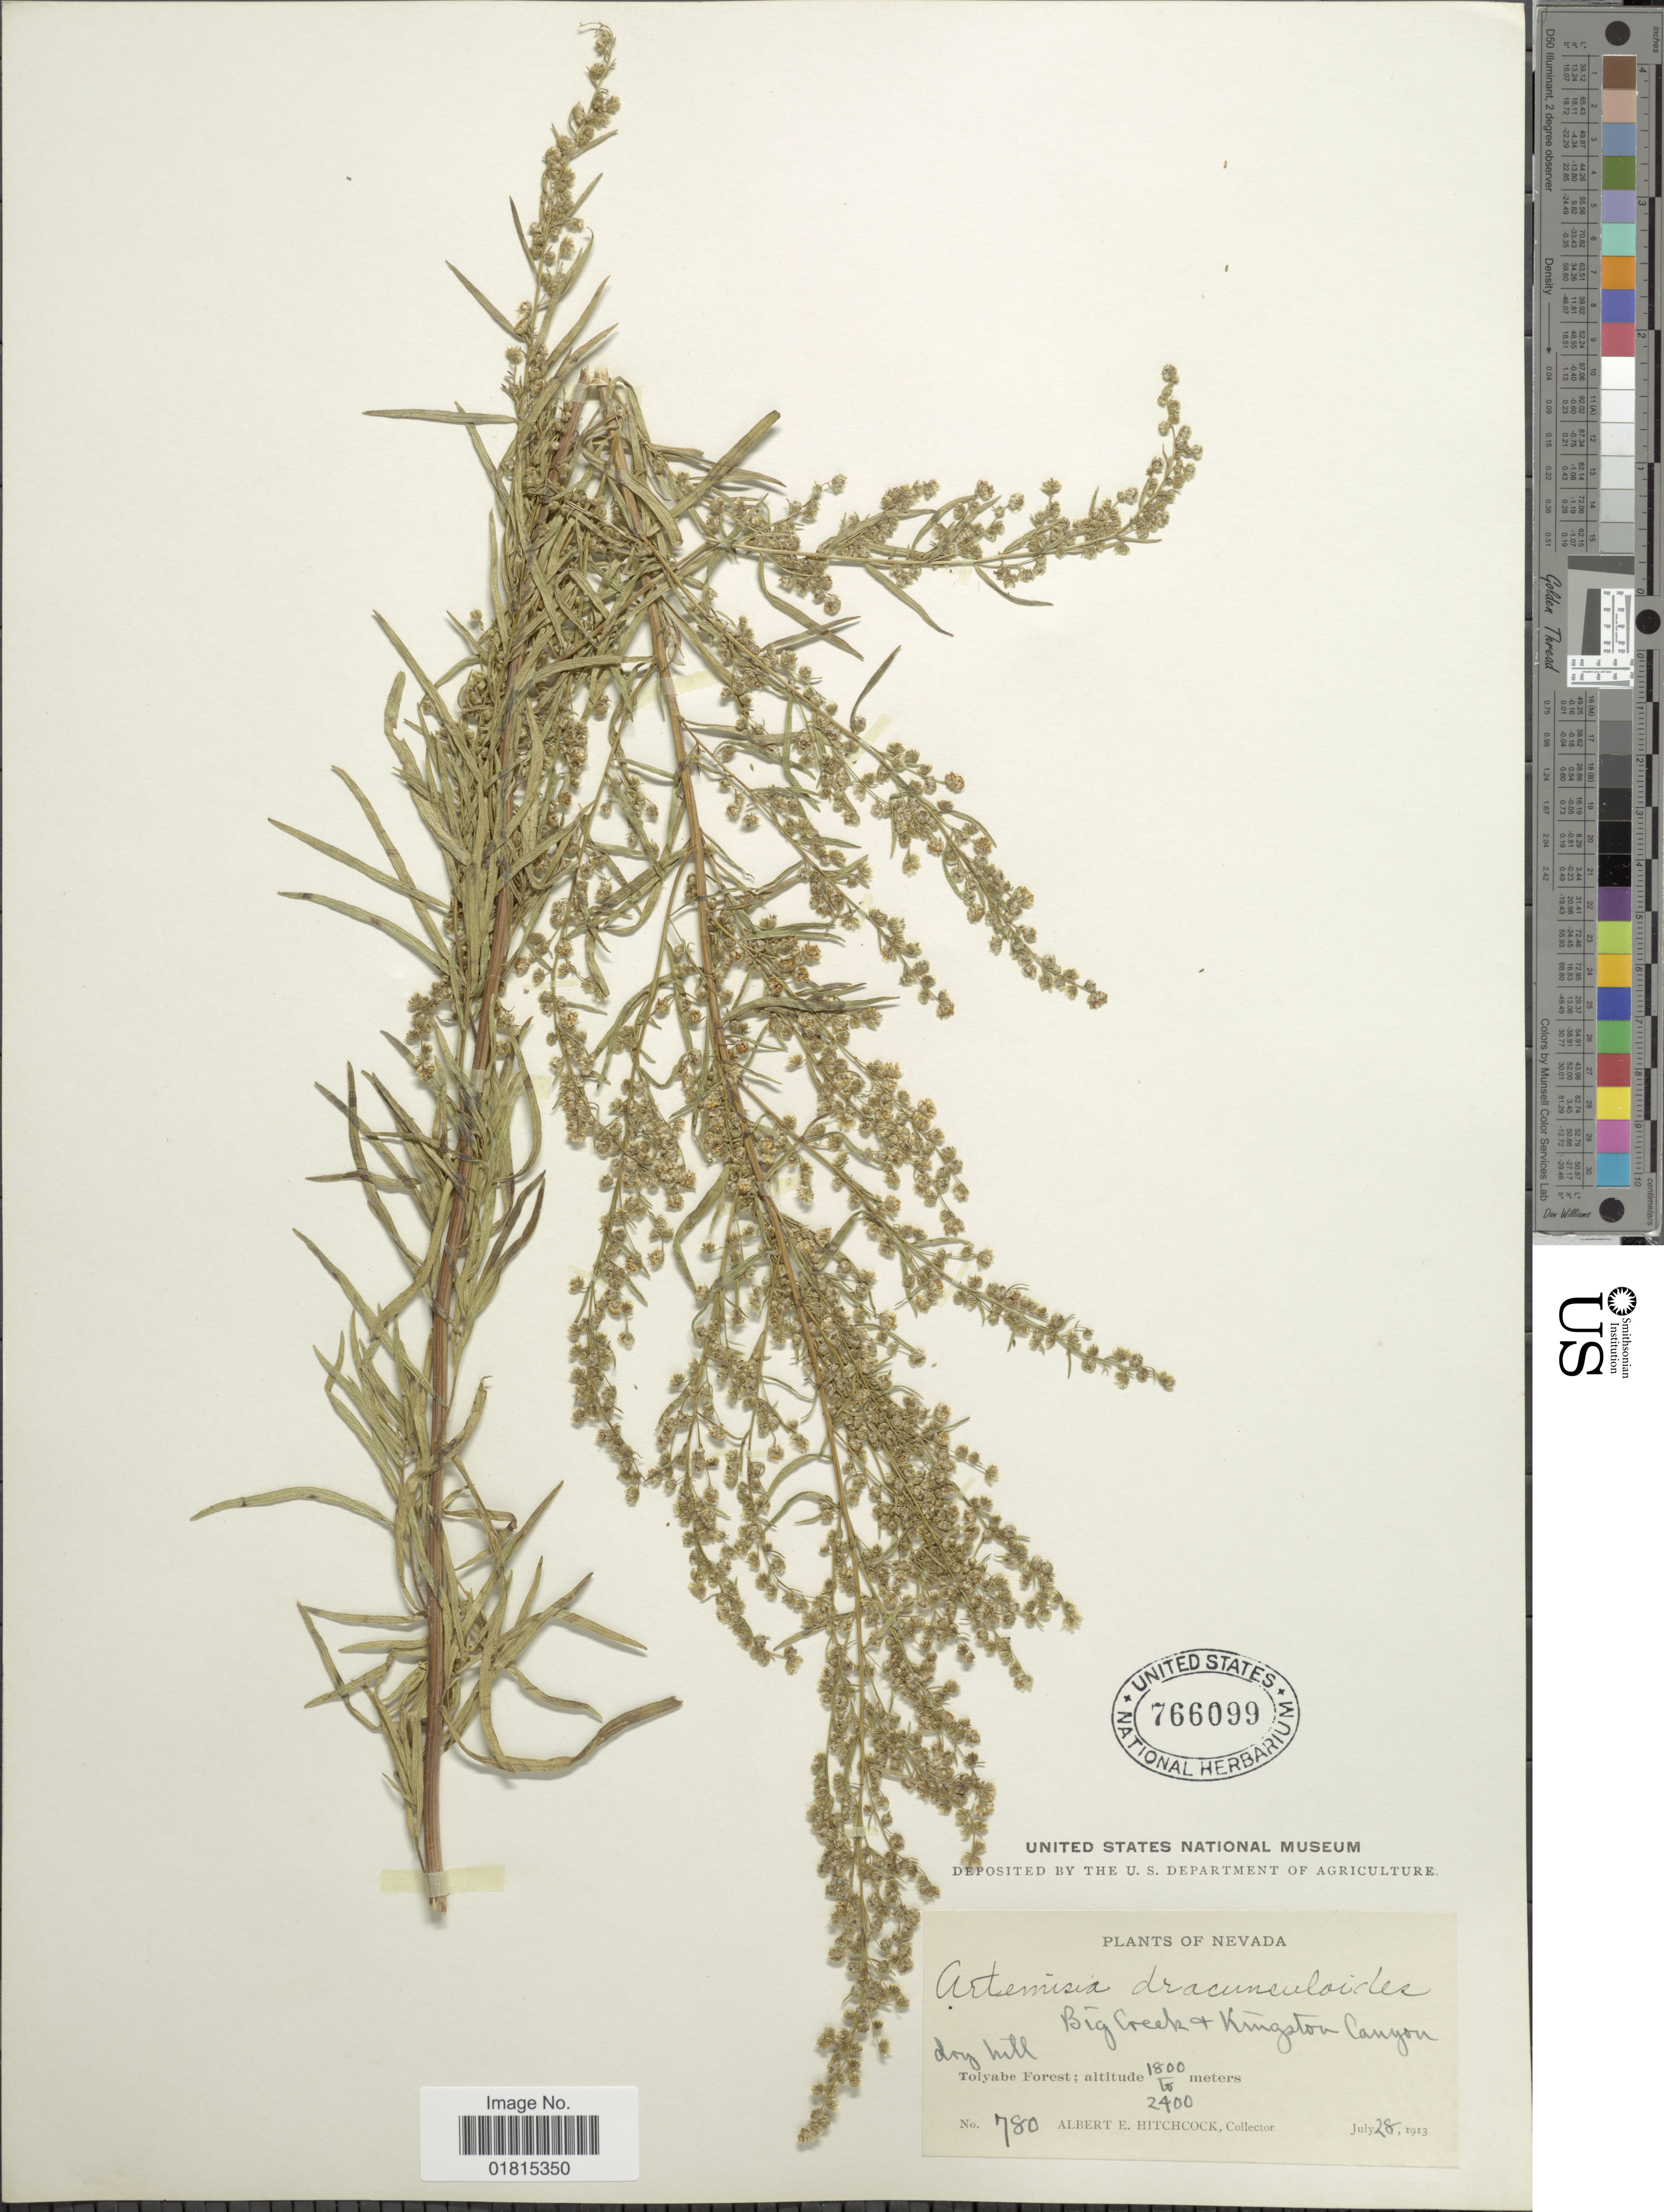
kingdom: Plantae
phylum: Tracheophyta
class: Magnoliopsida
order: Asterales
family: Asteraceae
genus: Artemisia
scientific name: Artemisia dracunculoides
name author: Pursh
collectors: A. Hitchcock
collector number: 780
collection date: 1913-07-28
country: United States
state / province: Nevada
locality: Big Creek & Kingston Canyon. Dry hill. Toiyabe Forest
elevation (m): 1800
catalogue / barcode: US 766099